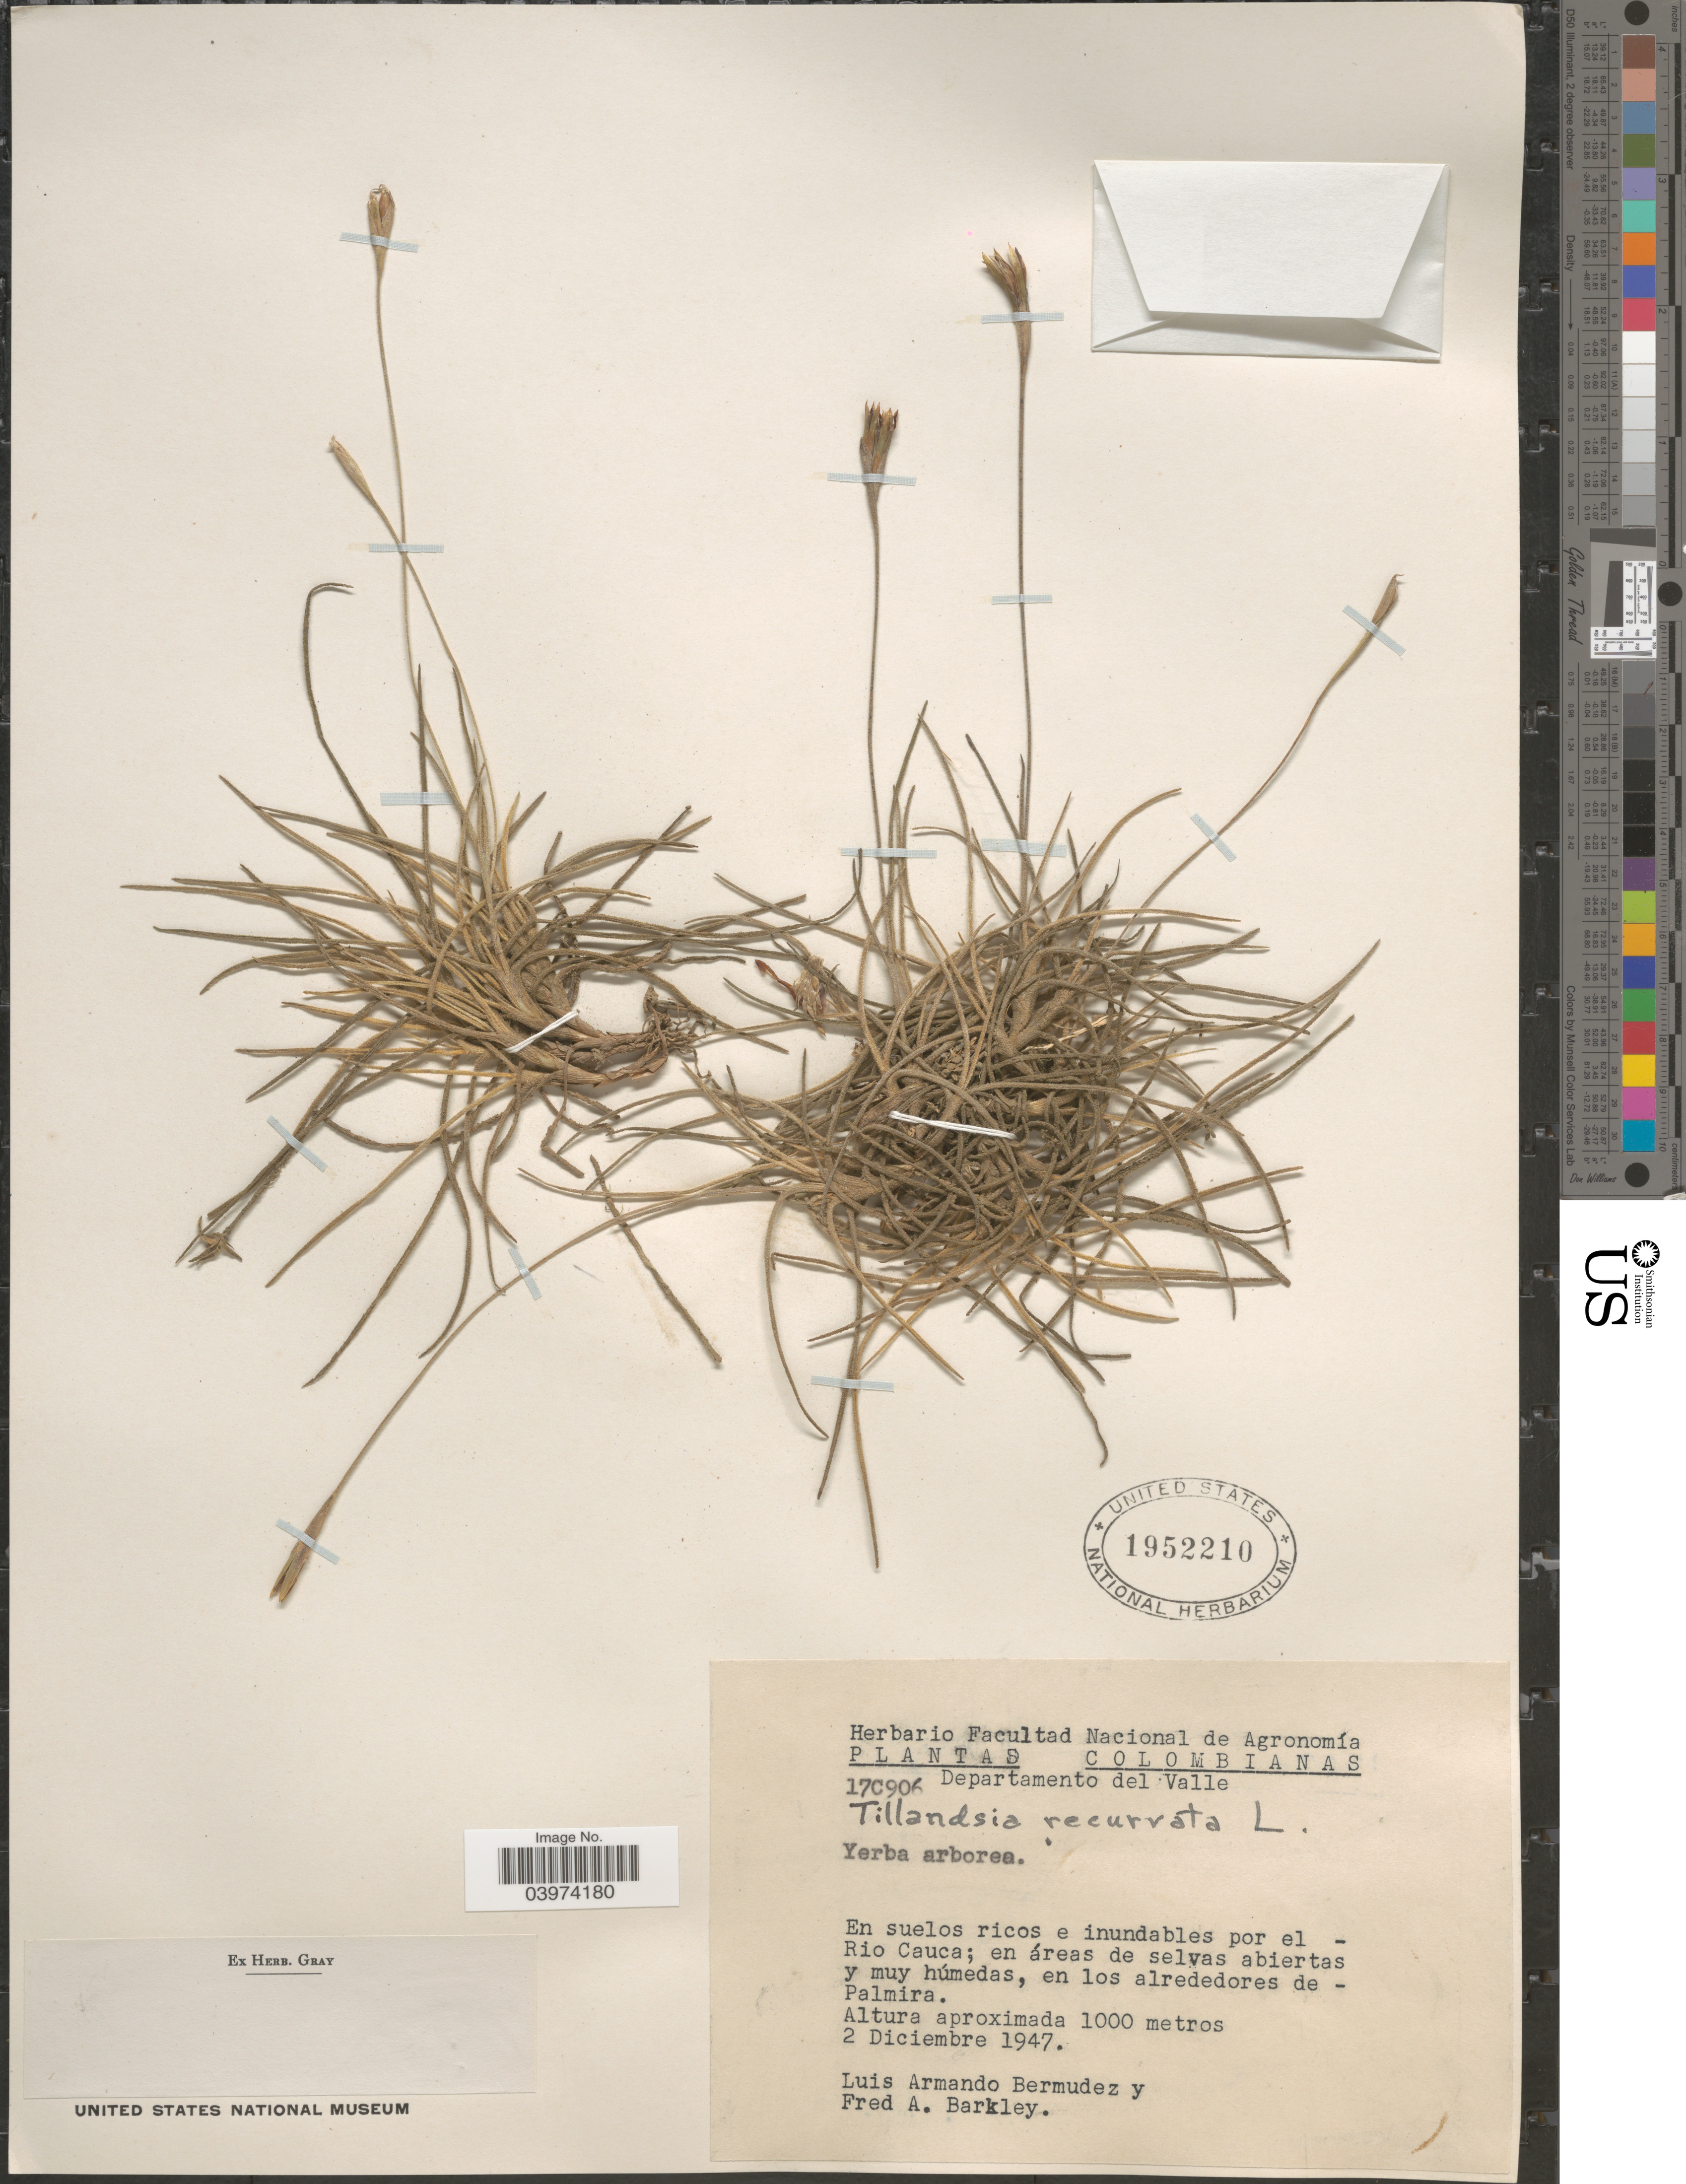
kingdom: Plantae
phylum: Tracheophyta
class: Liliopsida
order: Poales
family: Bromeliaceae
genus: Tillandsia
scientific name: Tillandsia recurvata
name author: L.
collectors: L. Bermudez & F. A. Barkley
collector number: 170906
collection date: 1947-12-02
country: Colombia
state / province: Valle del Cauca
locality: Departamento del Valle. En suelos ricos e inundables por el - Rio Cauca; en áreas de selvas abiertas y muy húmedas, en los alrededores de Palmira.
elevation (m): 1000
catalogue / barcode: US 1952210